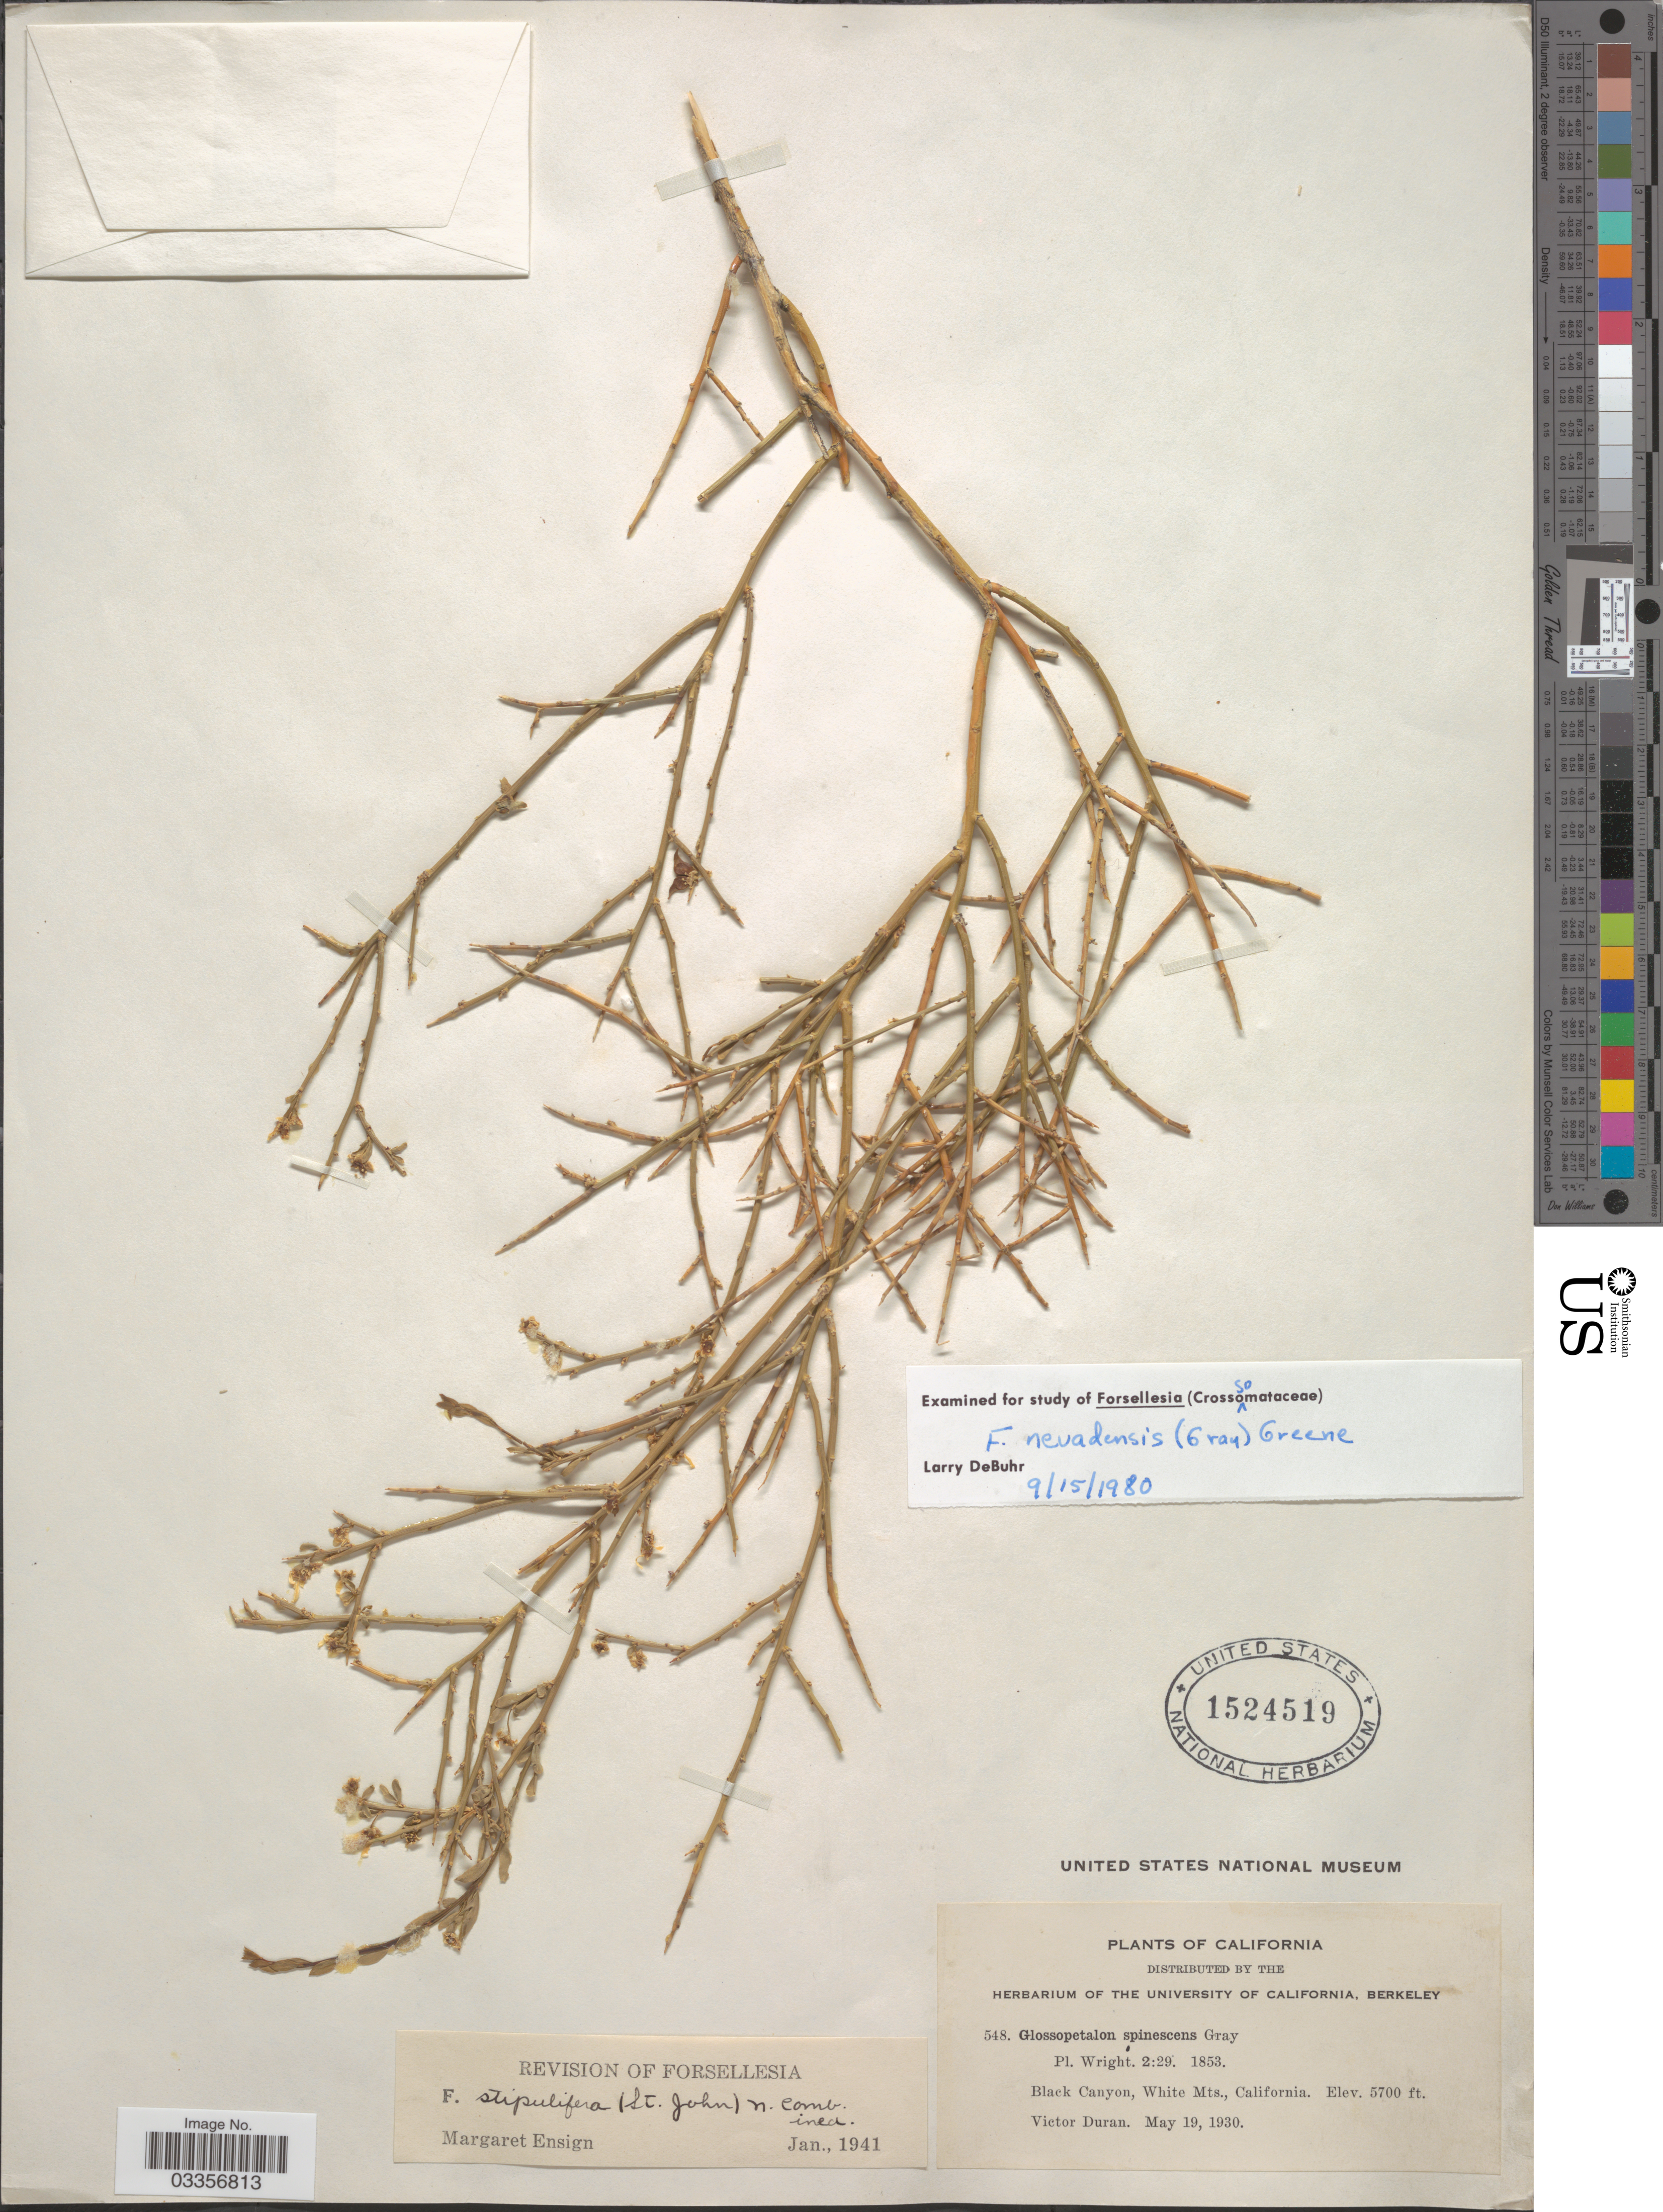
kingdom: Plantae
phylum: Tracheophyta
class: Magnoliopsida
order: Crossosomatales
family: Crossosomataceae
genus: Glossopetalon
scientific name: Glossopetalon spinescens var. aridum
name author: M.E. Jones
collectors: V. Duran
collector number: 548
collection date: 1930-05-19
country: United States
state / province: California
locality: Black Canyon, White Mts.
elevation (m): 1737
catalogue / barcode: US 1524519